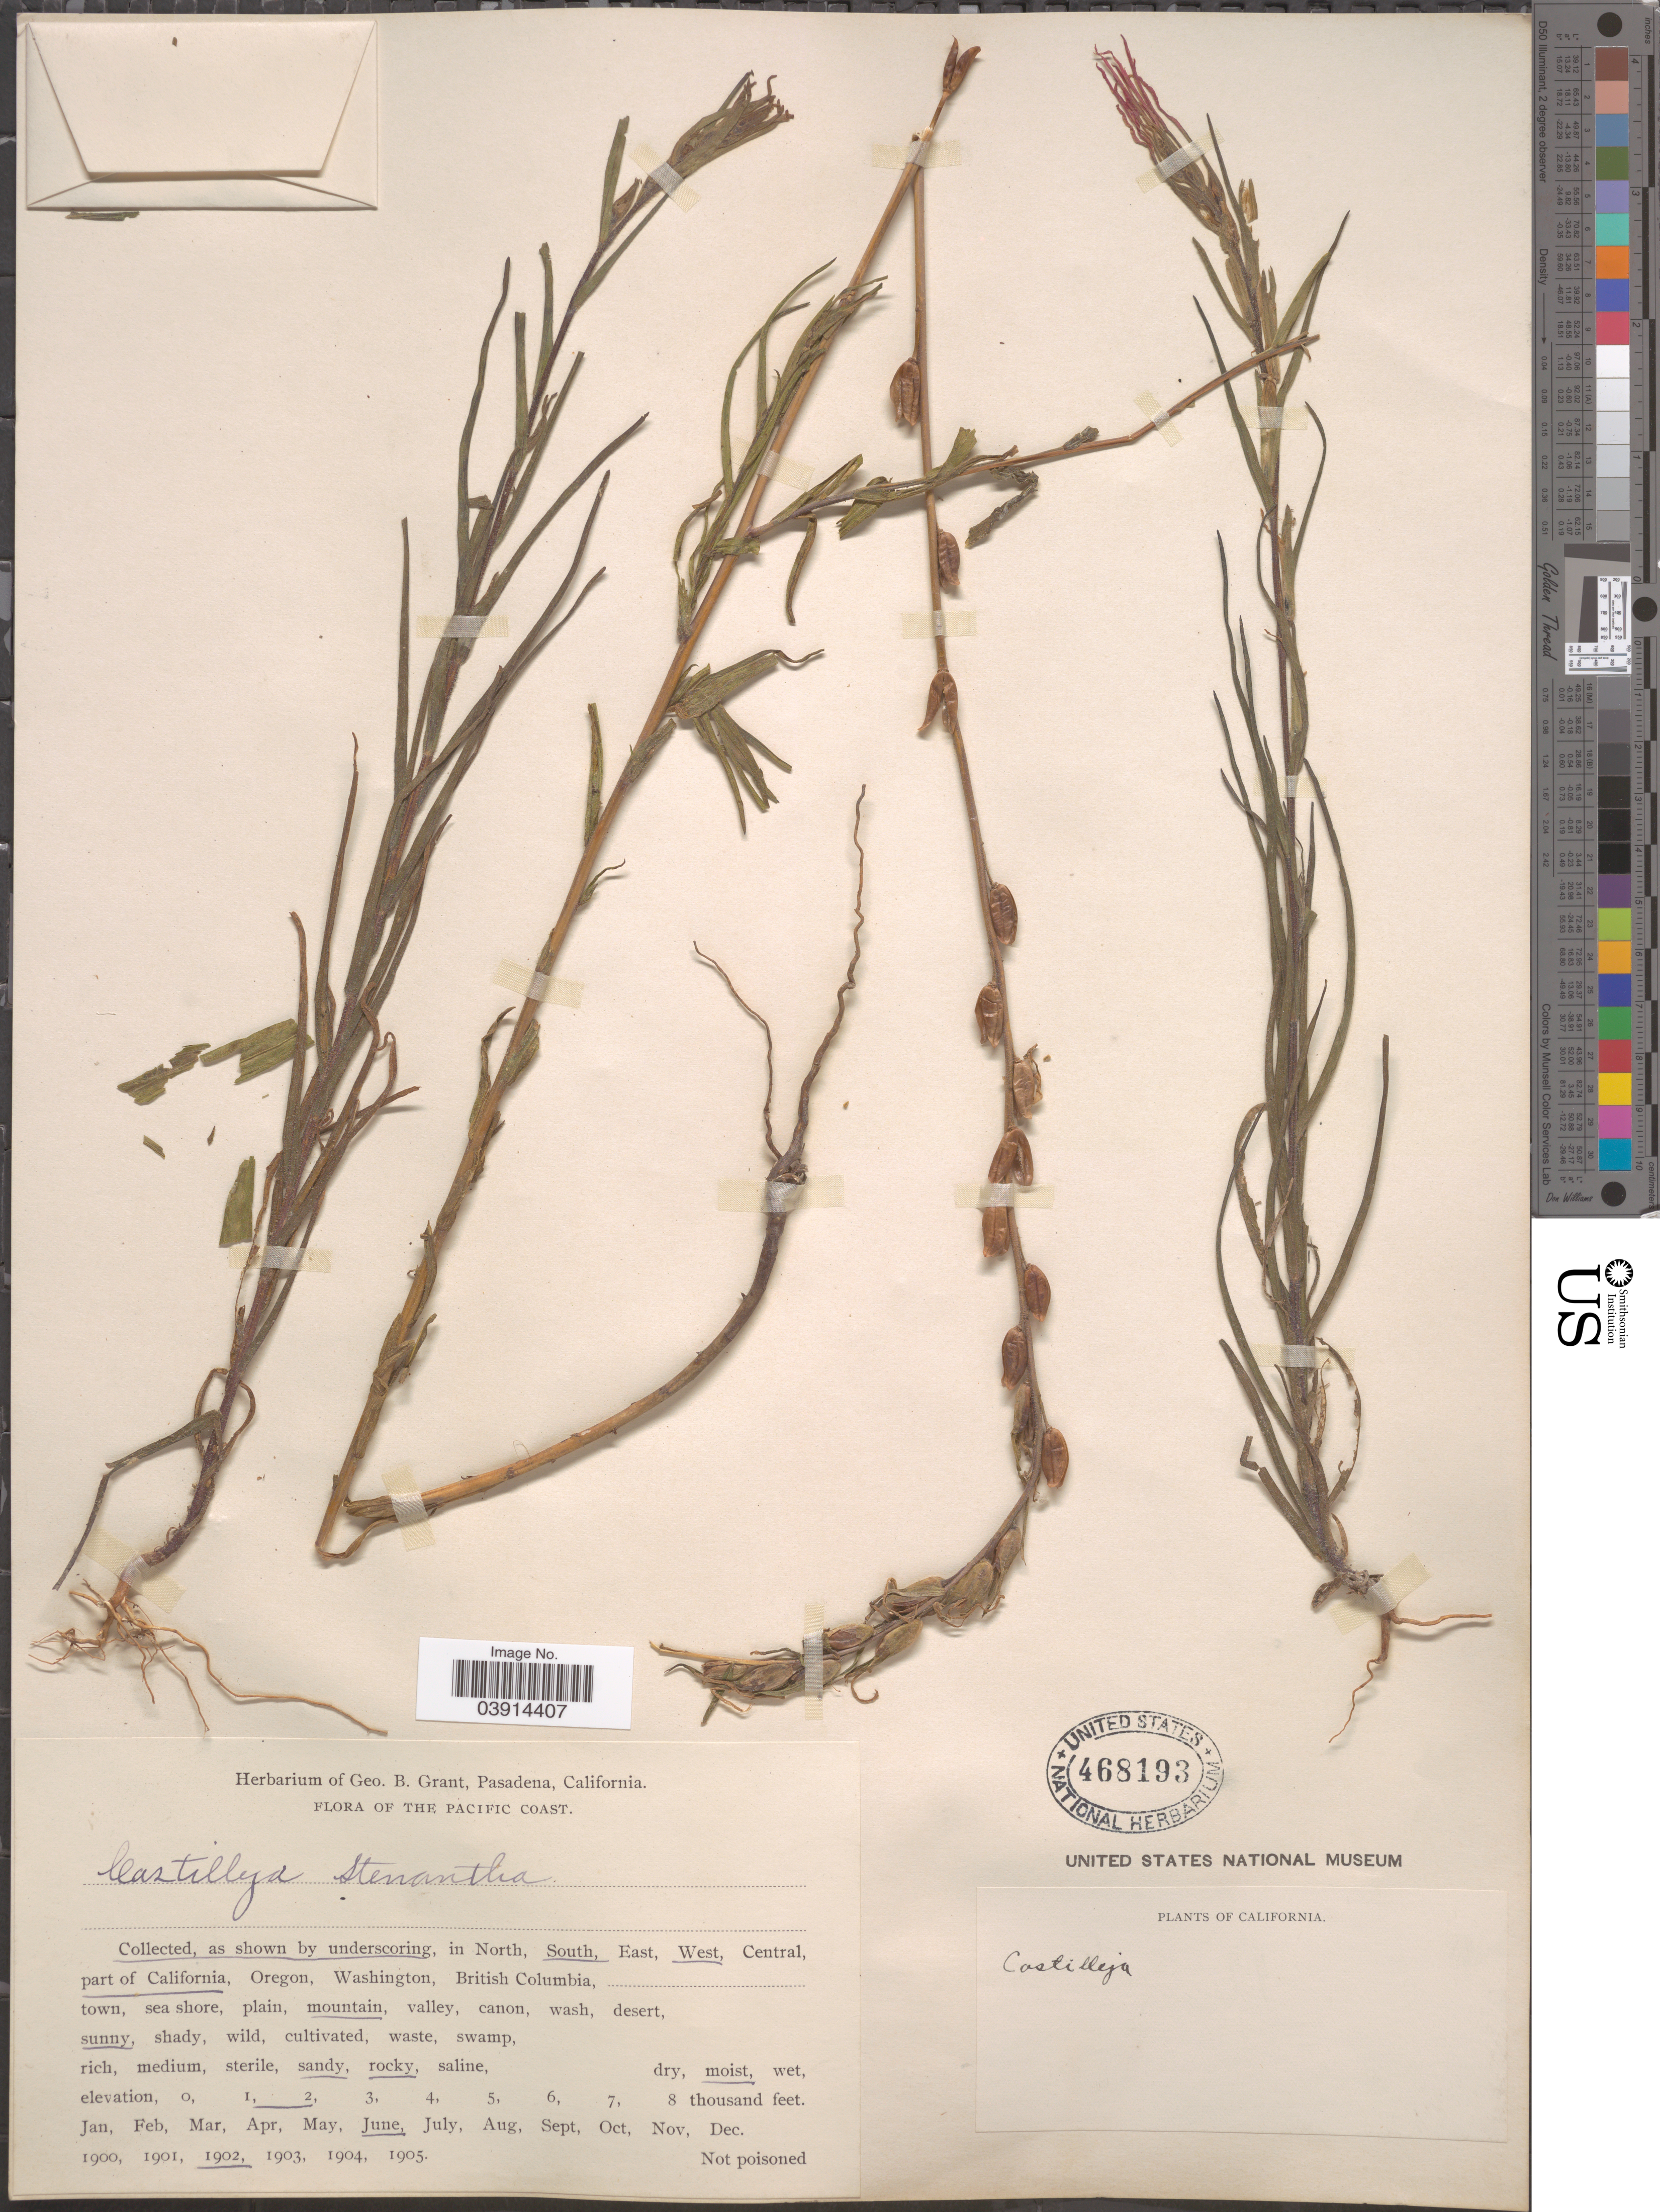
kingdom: Plantae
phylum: Tracheophyta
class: Magnoliopsida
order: Lamiales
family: Orobanchaceae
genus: Castilleja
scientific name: Castilleja stenantha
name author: A. Gray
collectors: ex herb. Geo. B. Grant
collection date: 1902-06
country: United States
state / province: California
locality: South, West, part of California. Mountain.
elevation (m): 305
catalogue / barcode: US 468193